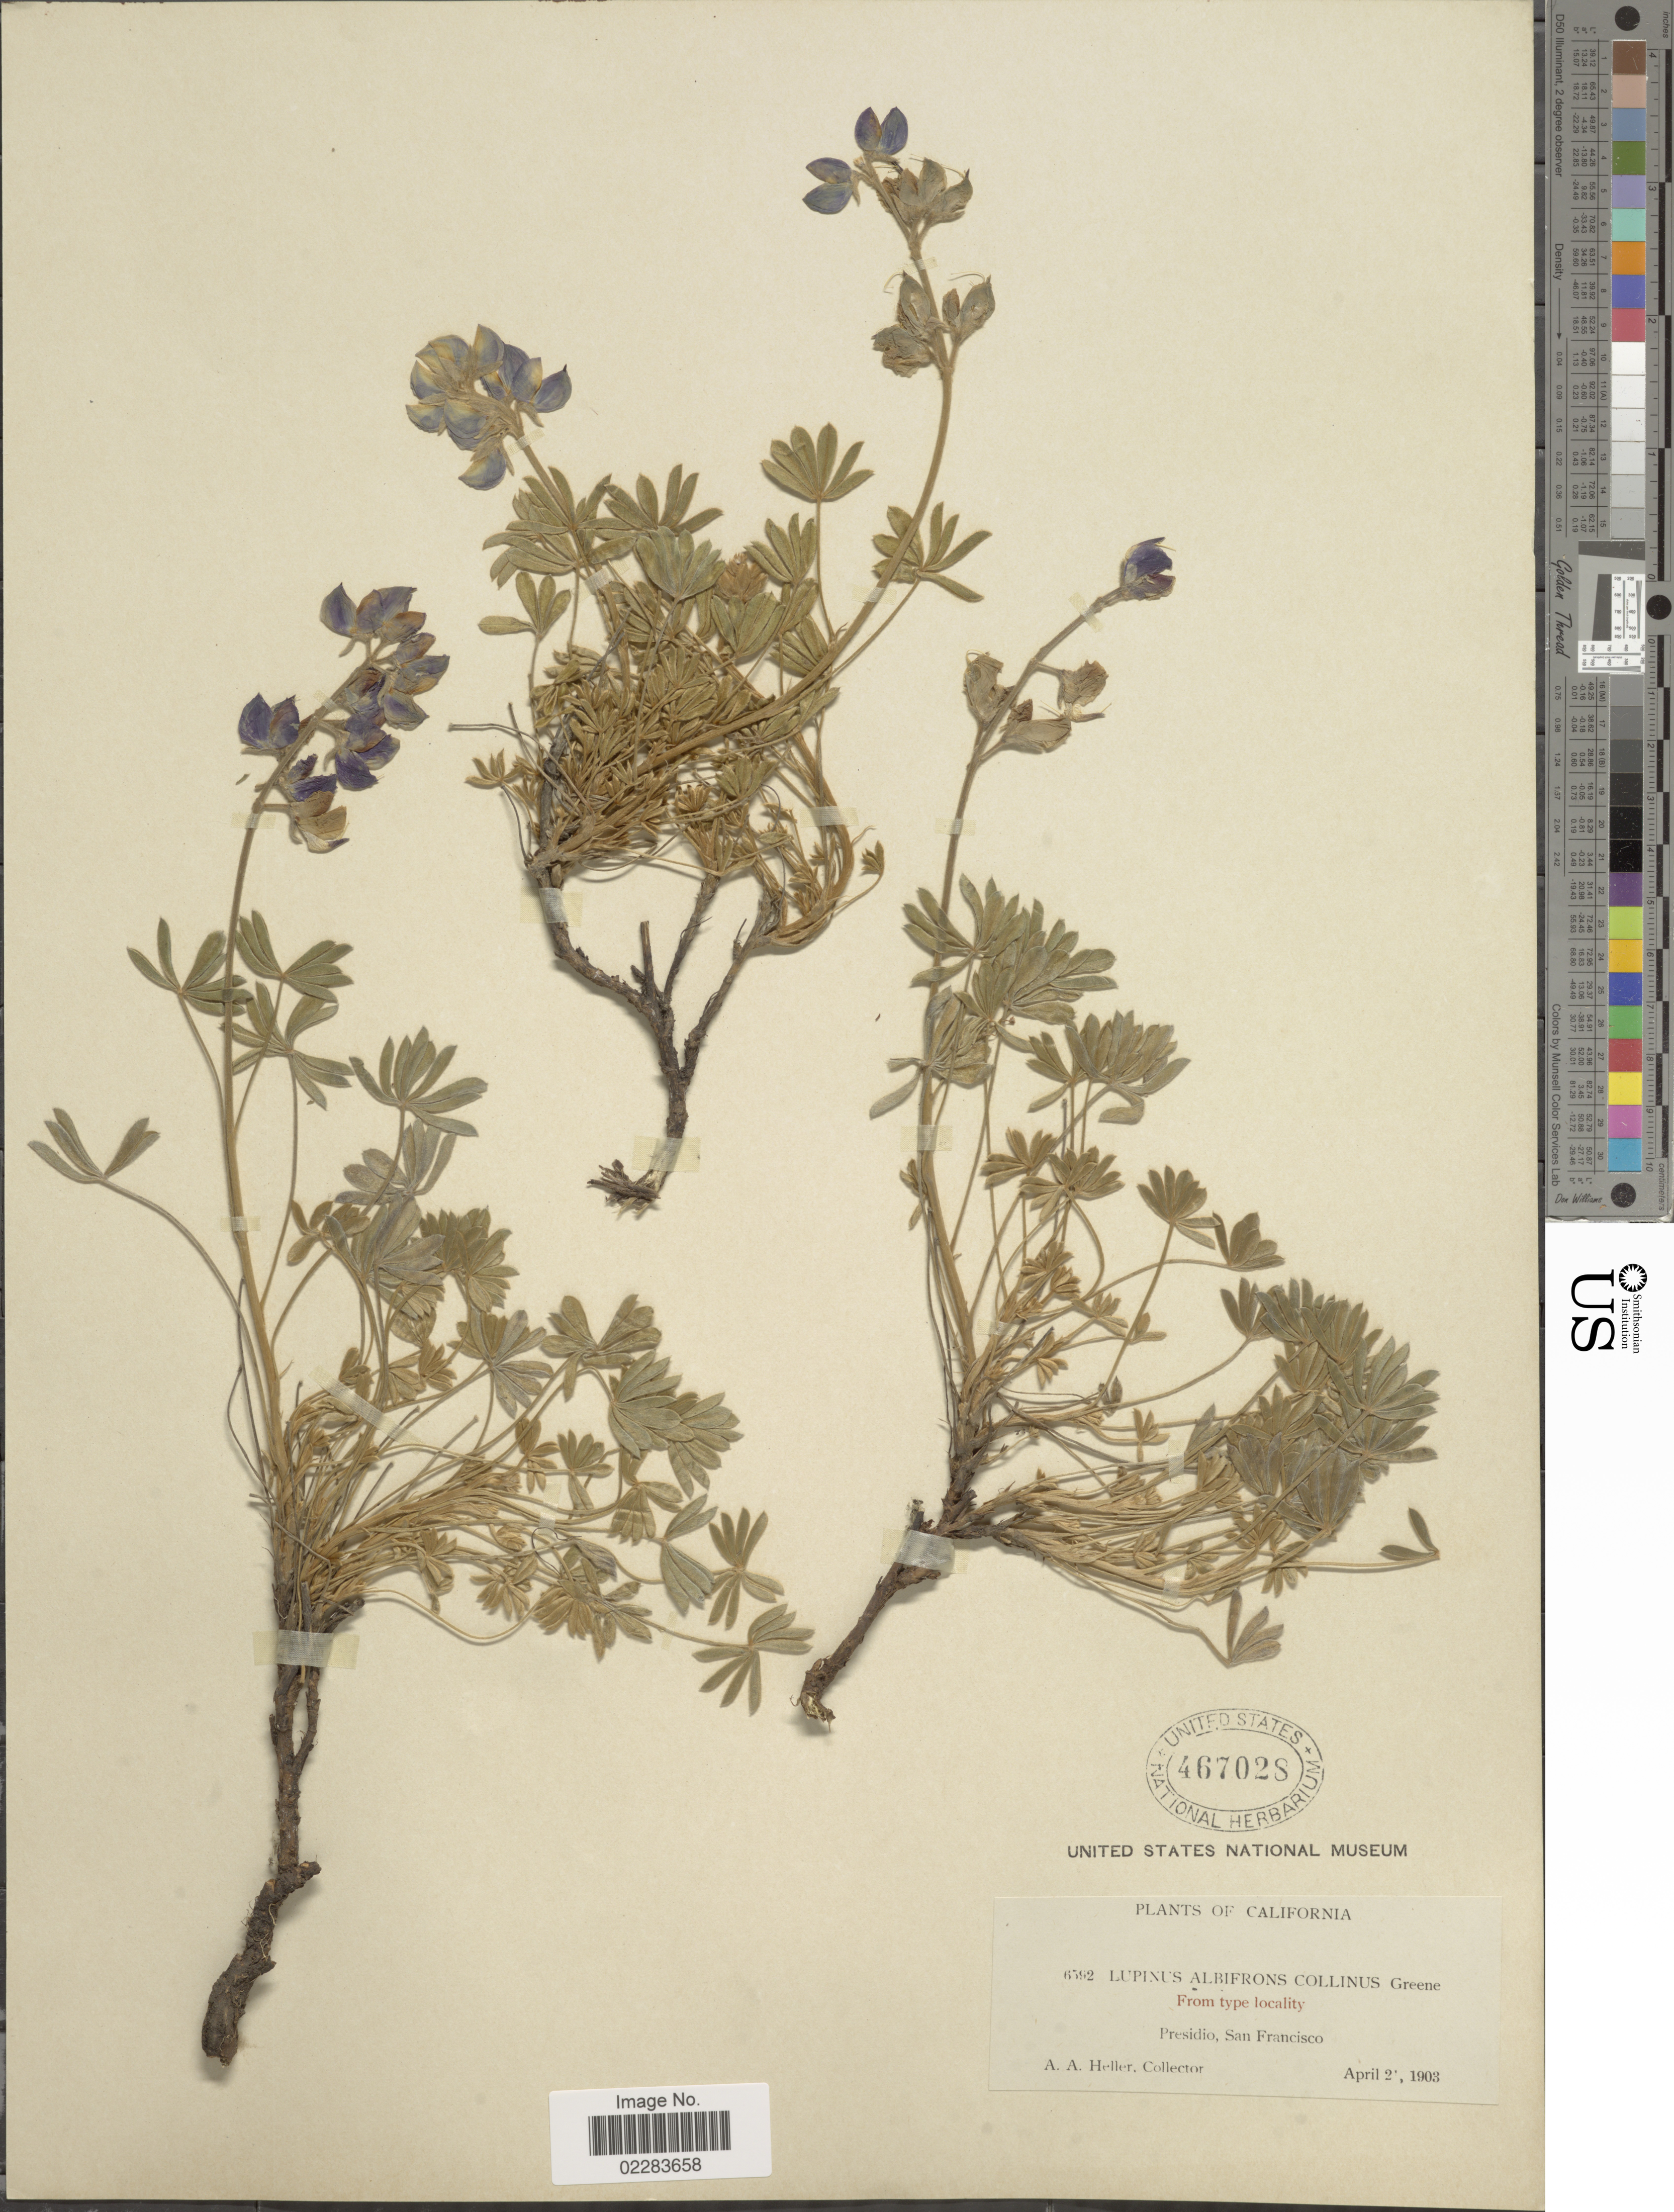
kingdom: Plantae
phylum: Tracheophyta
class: Magnoliopsida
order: Fabales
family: Fabaceae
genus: Lupinus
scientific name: Lupinus albifrons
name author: Benth.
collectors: A. A. Heller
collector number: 6592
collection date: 1903-04-02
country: United States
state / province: California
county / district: San Francisco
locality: Presidio, San Francisco.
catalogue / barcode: US 467028